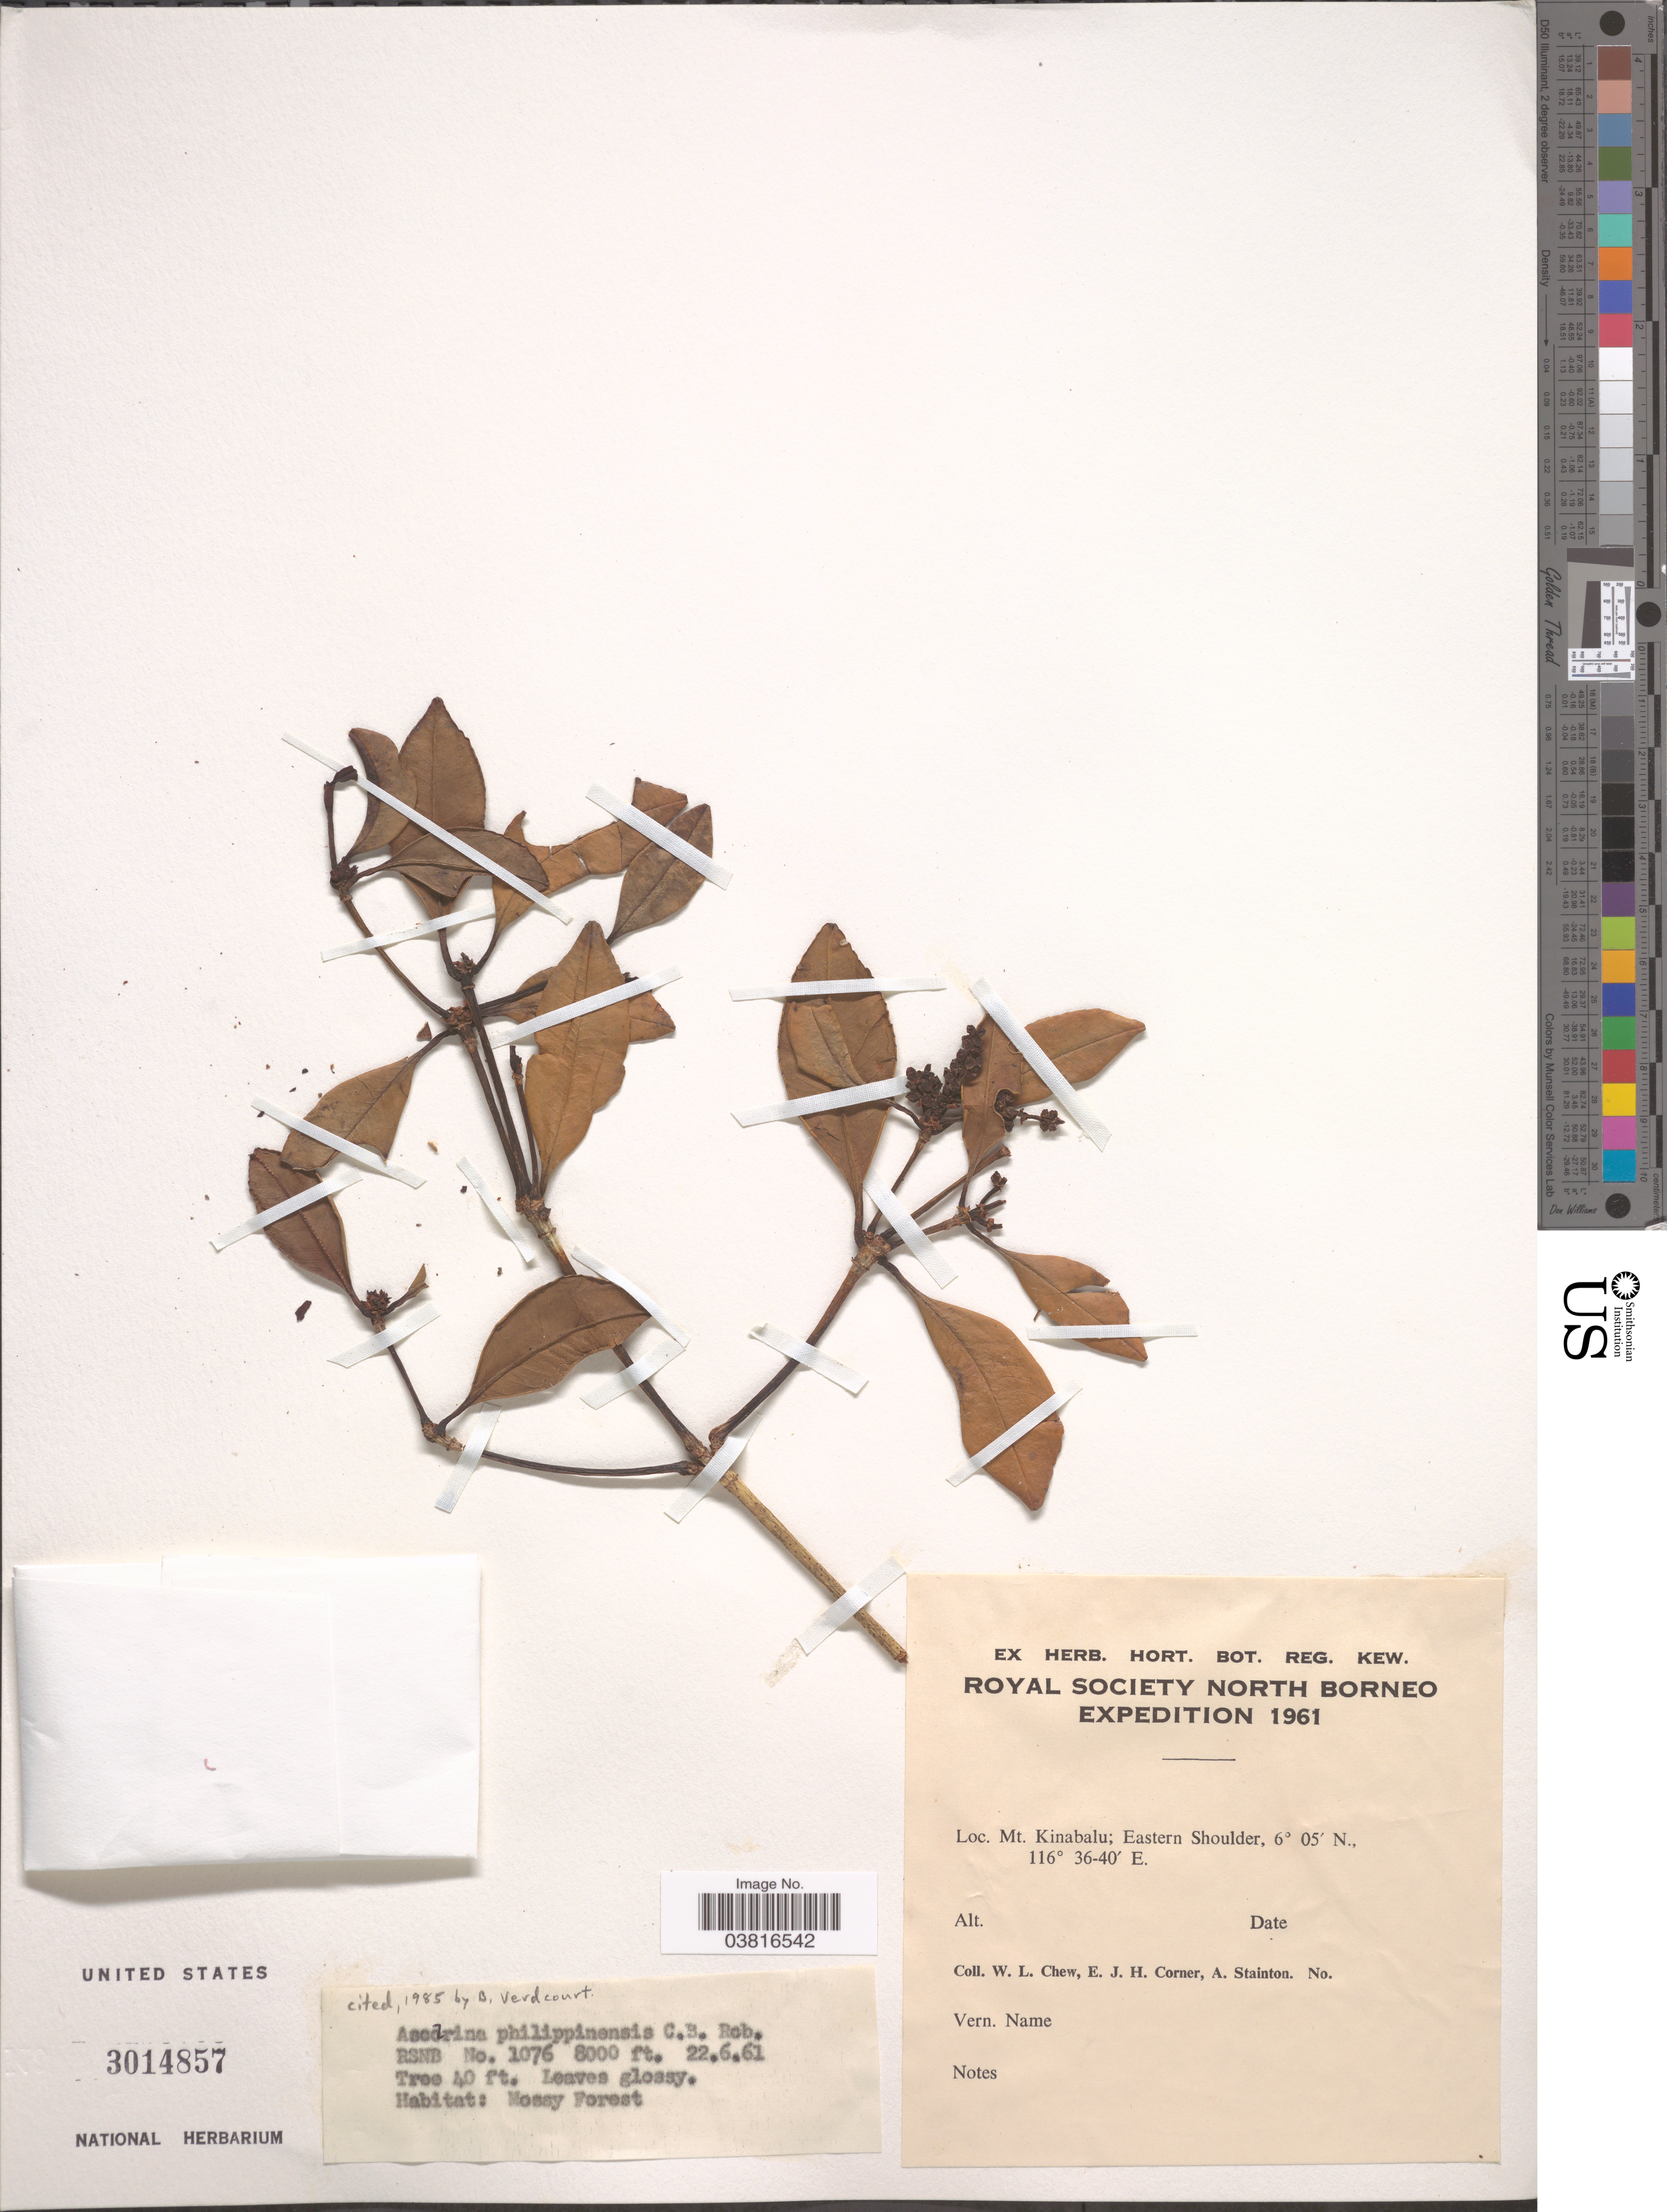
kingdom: Plantae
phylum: Tracheophyta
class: Magnoliopsida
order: Chloranthales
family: Chloranthaceae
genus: Ascarina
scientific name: Ascarina philippinensis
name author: C.B. Rob.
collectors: W. Chew, E. Corner & A. Stainton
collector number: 1076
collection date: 1961-06-22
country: Malaysia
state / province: Sabah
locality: Mt. Kinabalu; Eastern Shoulder.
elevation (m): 2438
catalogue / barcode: US 3014857